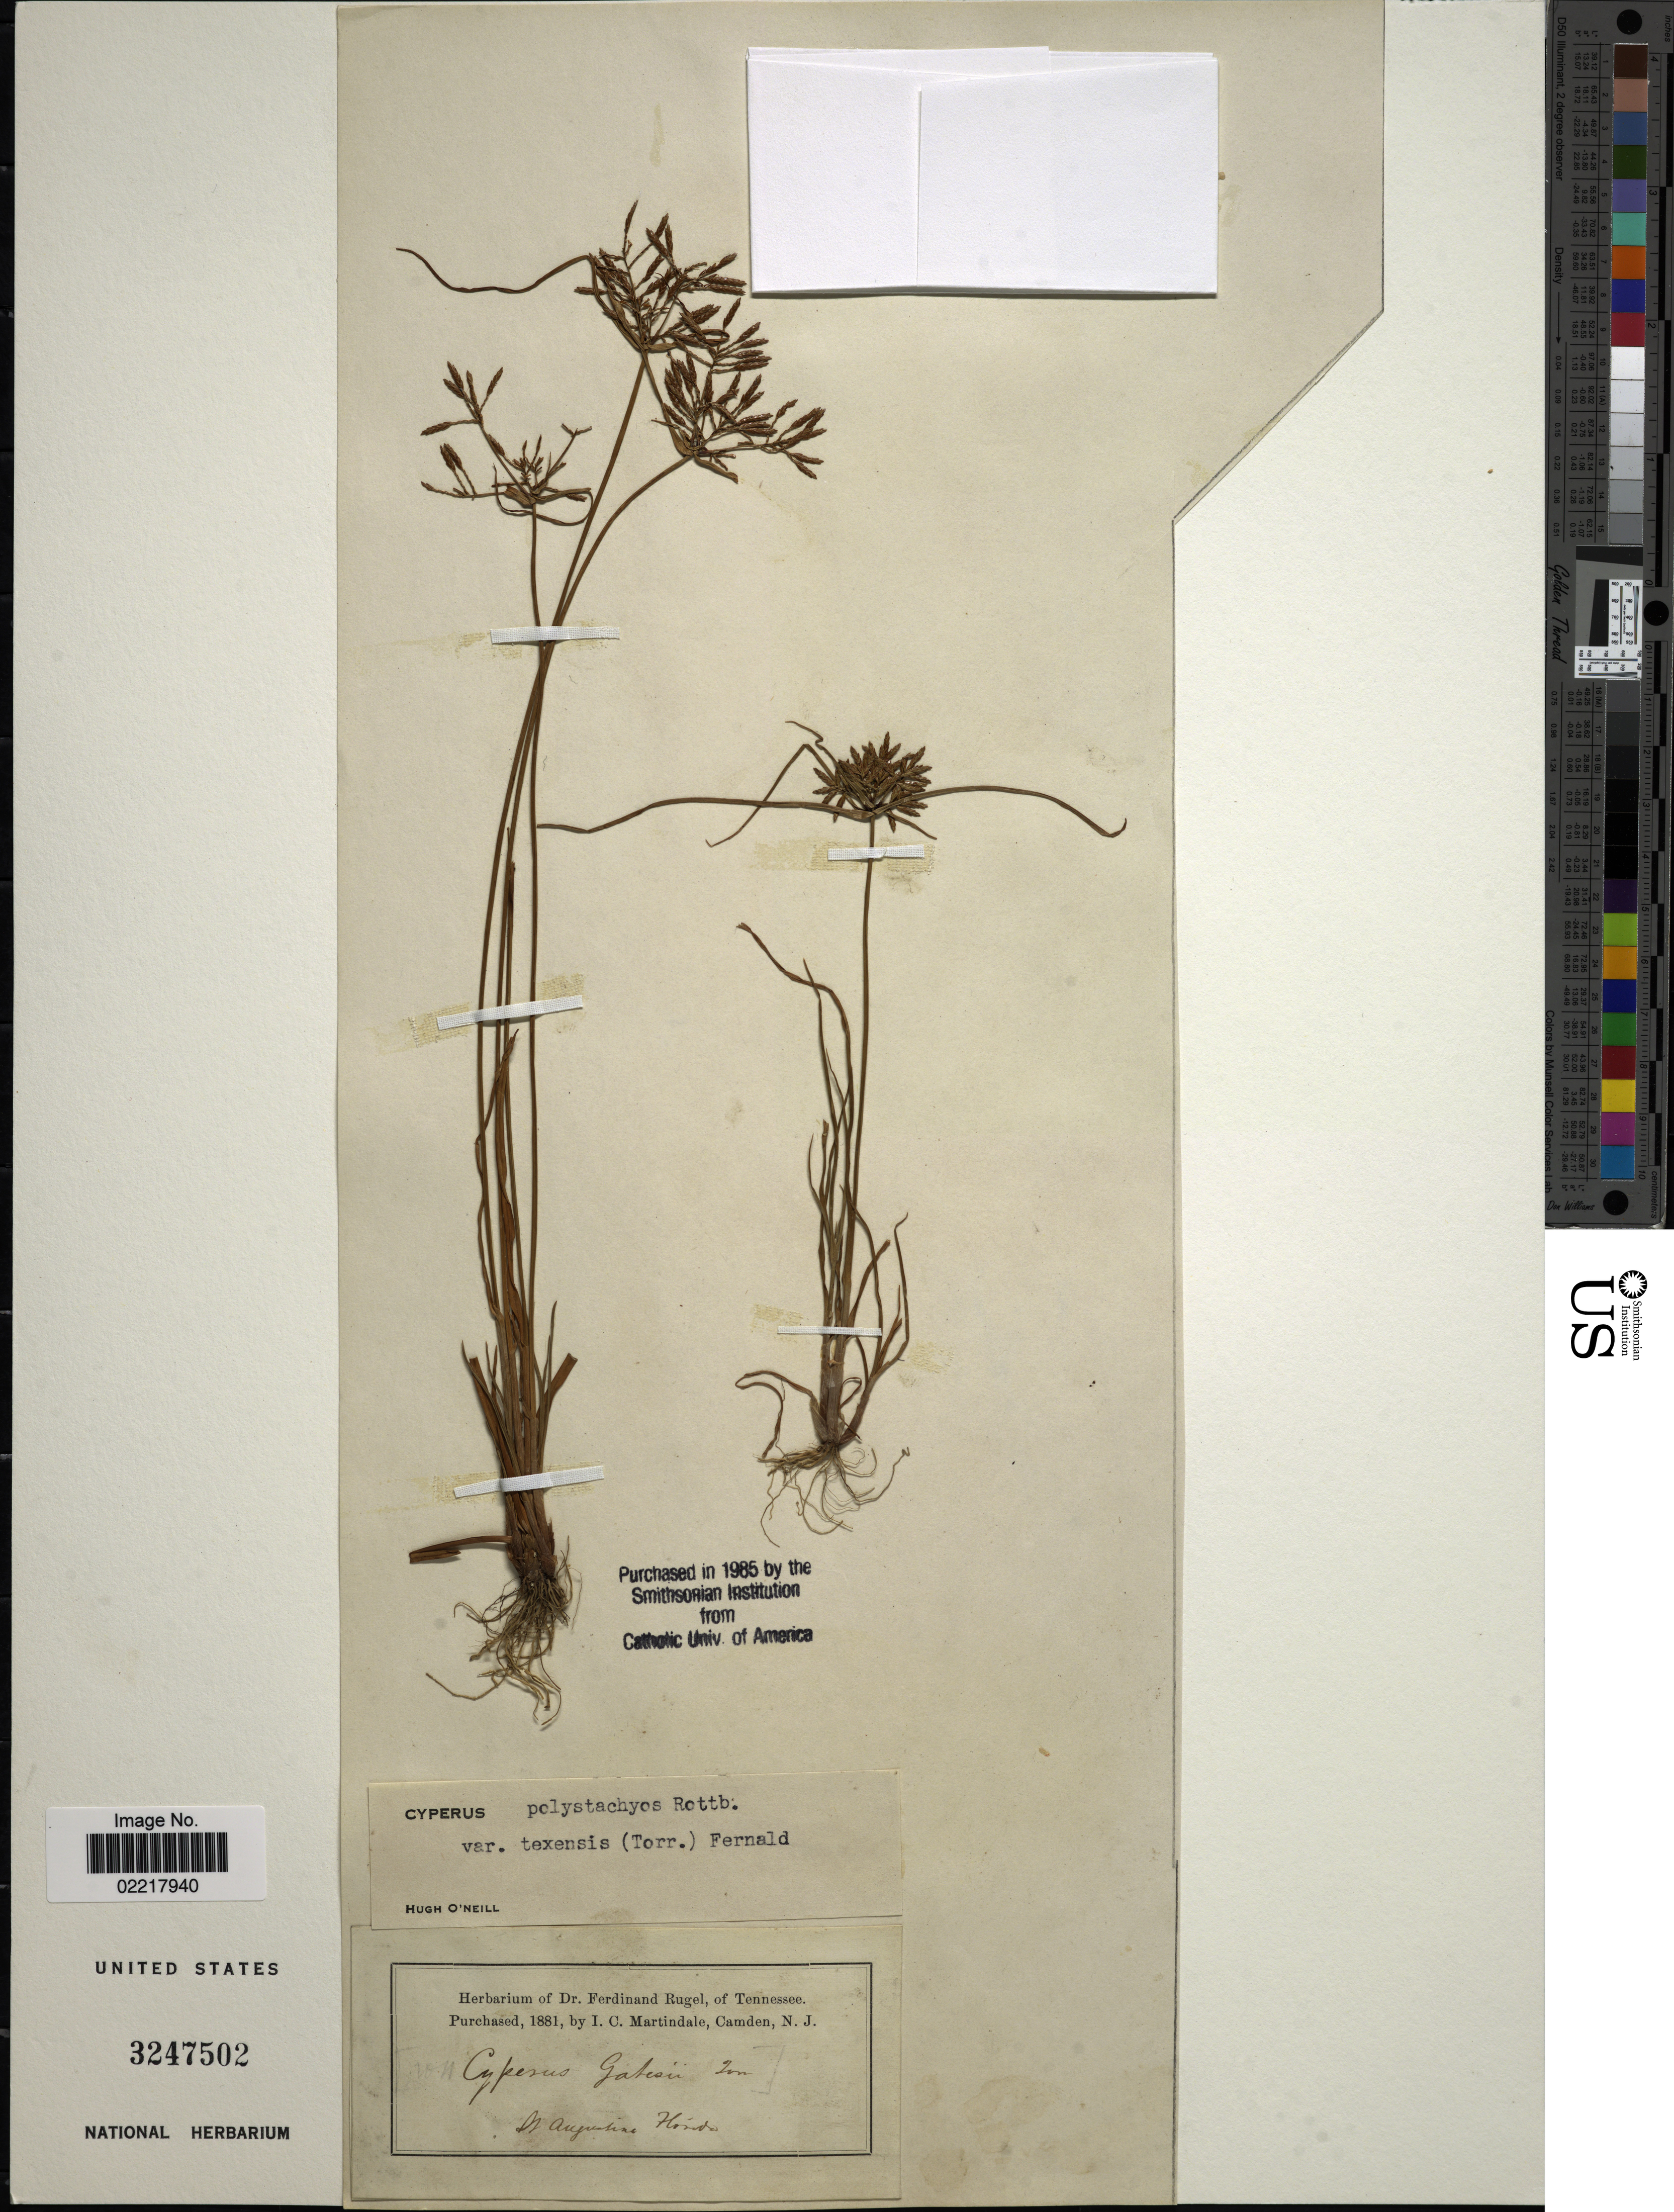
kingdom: Plantae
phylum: Tracheophyta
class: Liliopsida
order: Poales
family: Cyperaceae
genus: Cyperus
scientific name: Cyperus polystachyos var. texensis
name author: (Torr.) Fernald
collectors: I. C. Martindale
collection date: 1881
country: United States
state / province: Florida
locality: St Augustine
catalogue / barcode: US 3247502